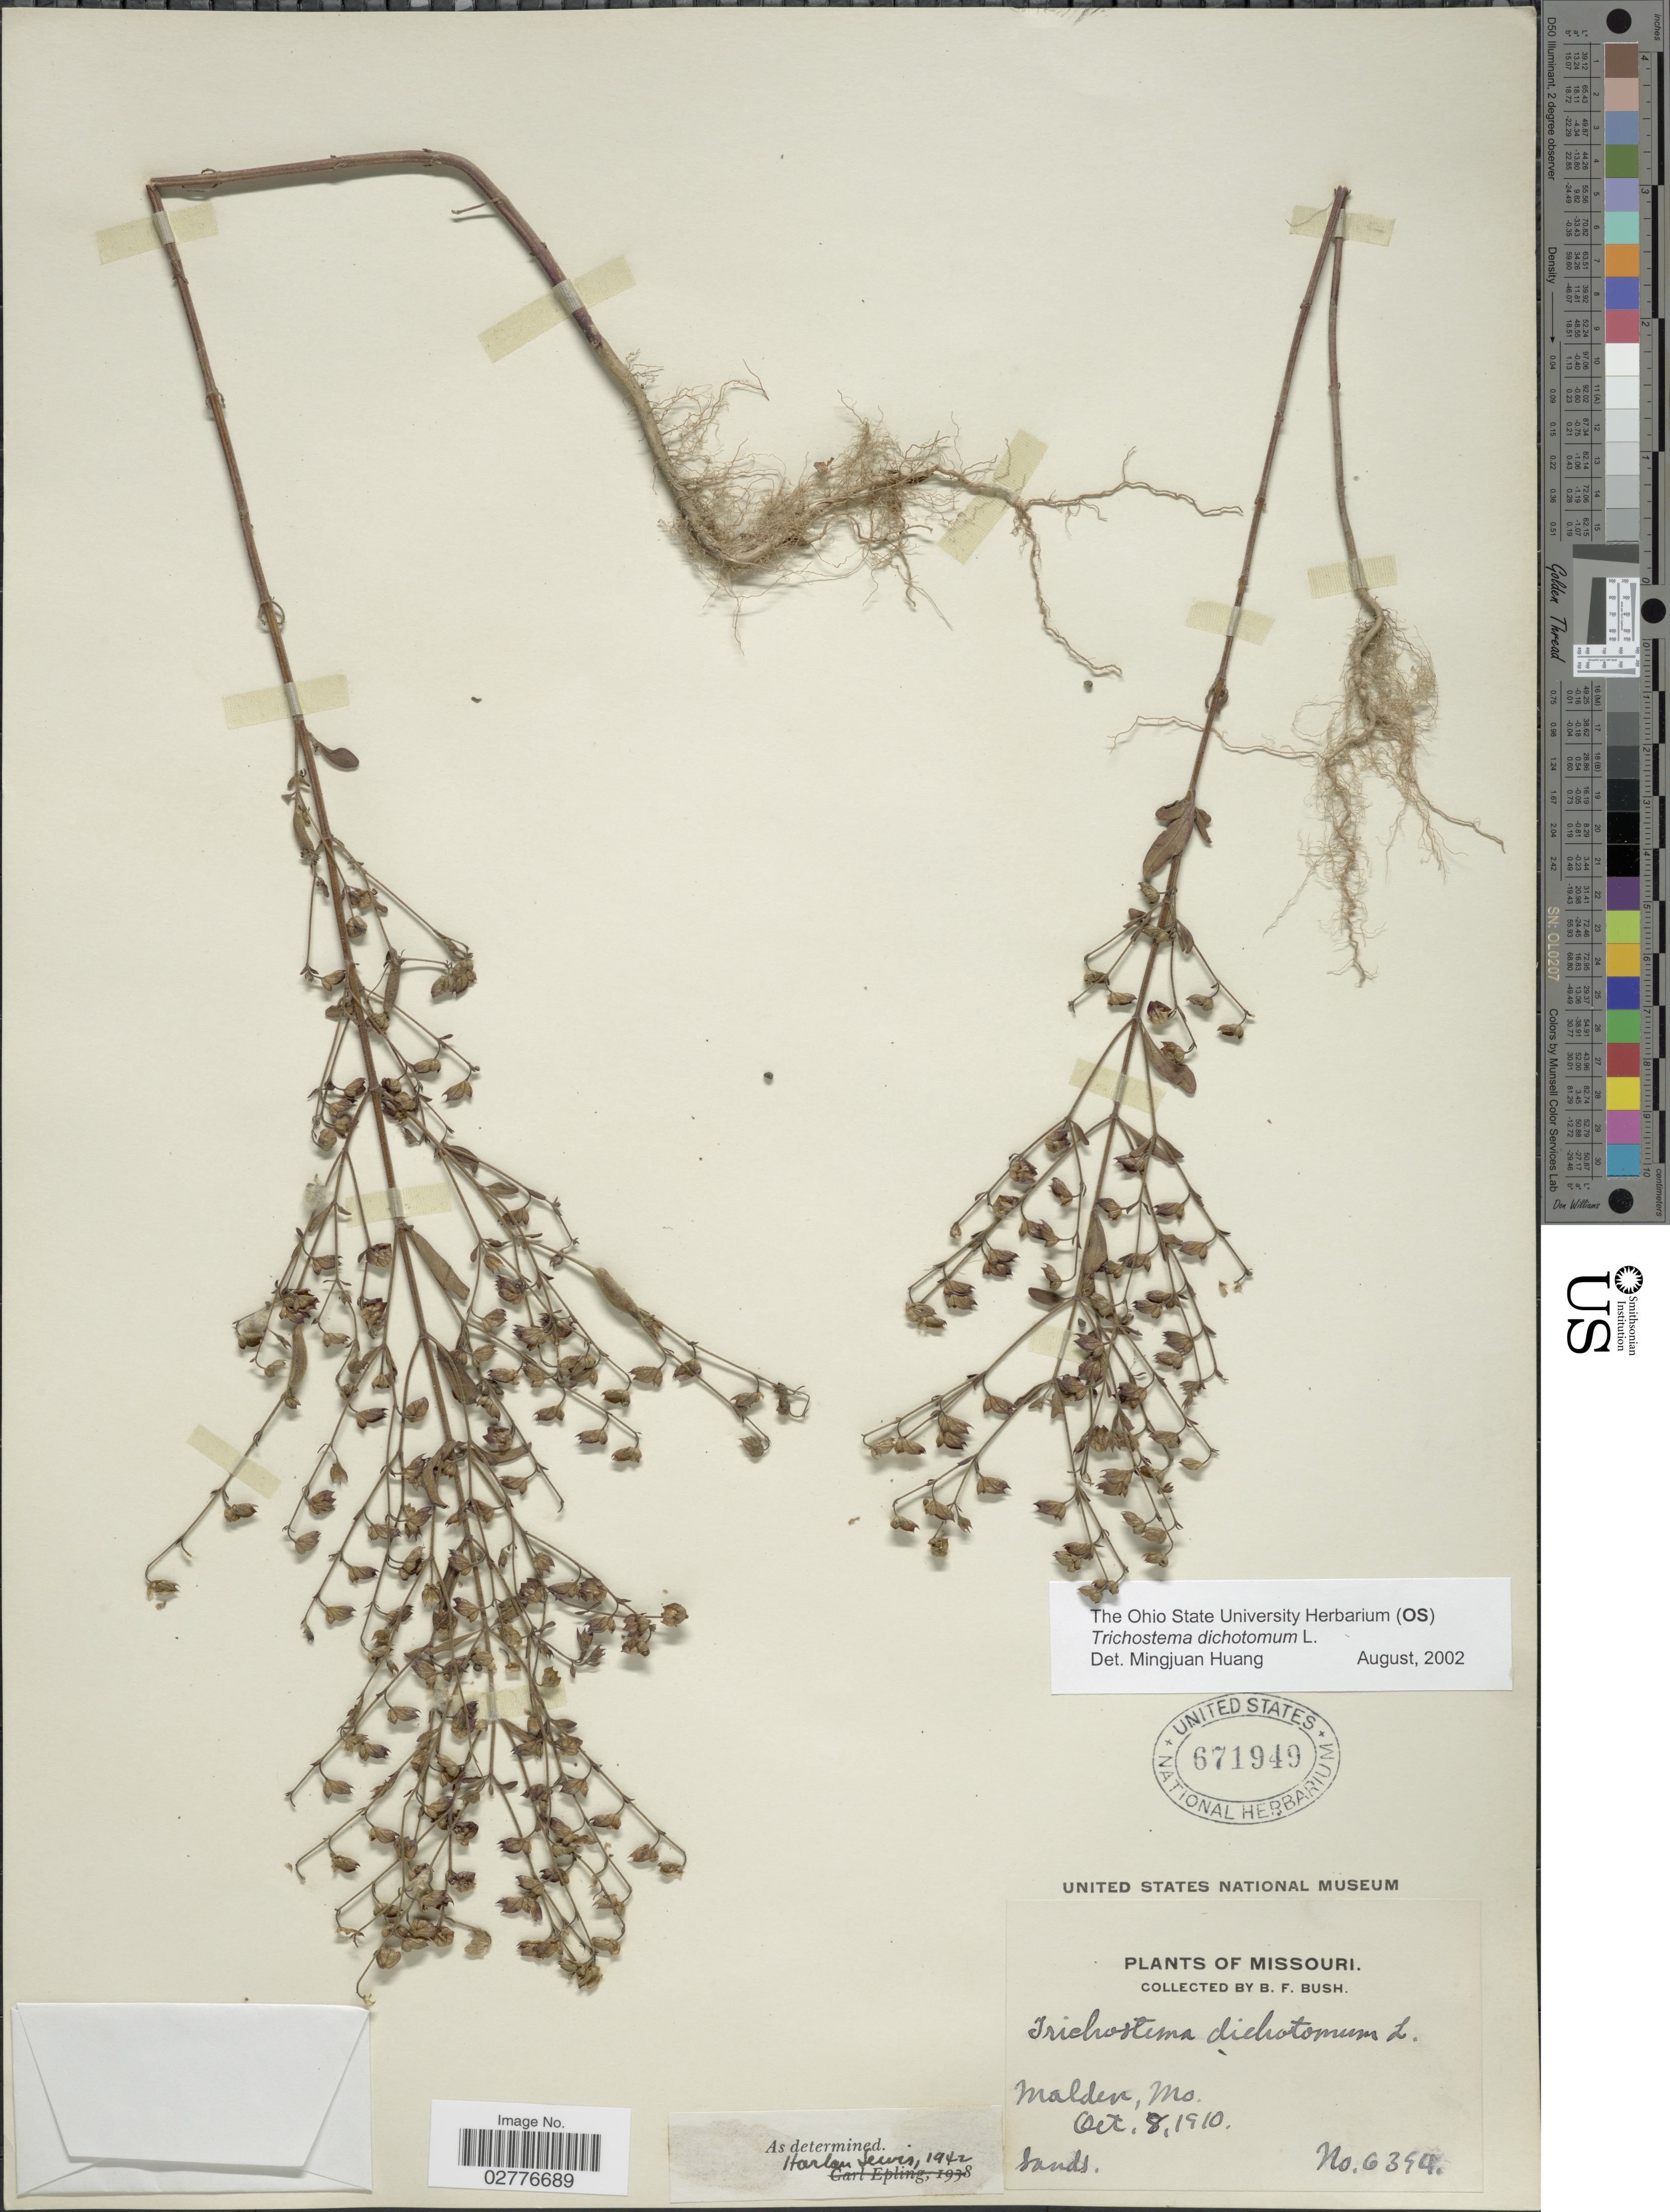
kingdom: Plantae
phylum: Tracheophyta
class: Magnoliopsida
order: Lamiales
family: Lamiaceae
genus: Trichostema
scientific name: Trichostema dichotomum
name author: L.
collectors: B. F. Bush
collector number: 6394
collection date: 1910-10-08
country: United States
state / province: Missouri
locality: Malden.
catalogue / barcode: US 671949